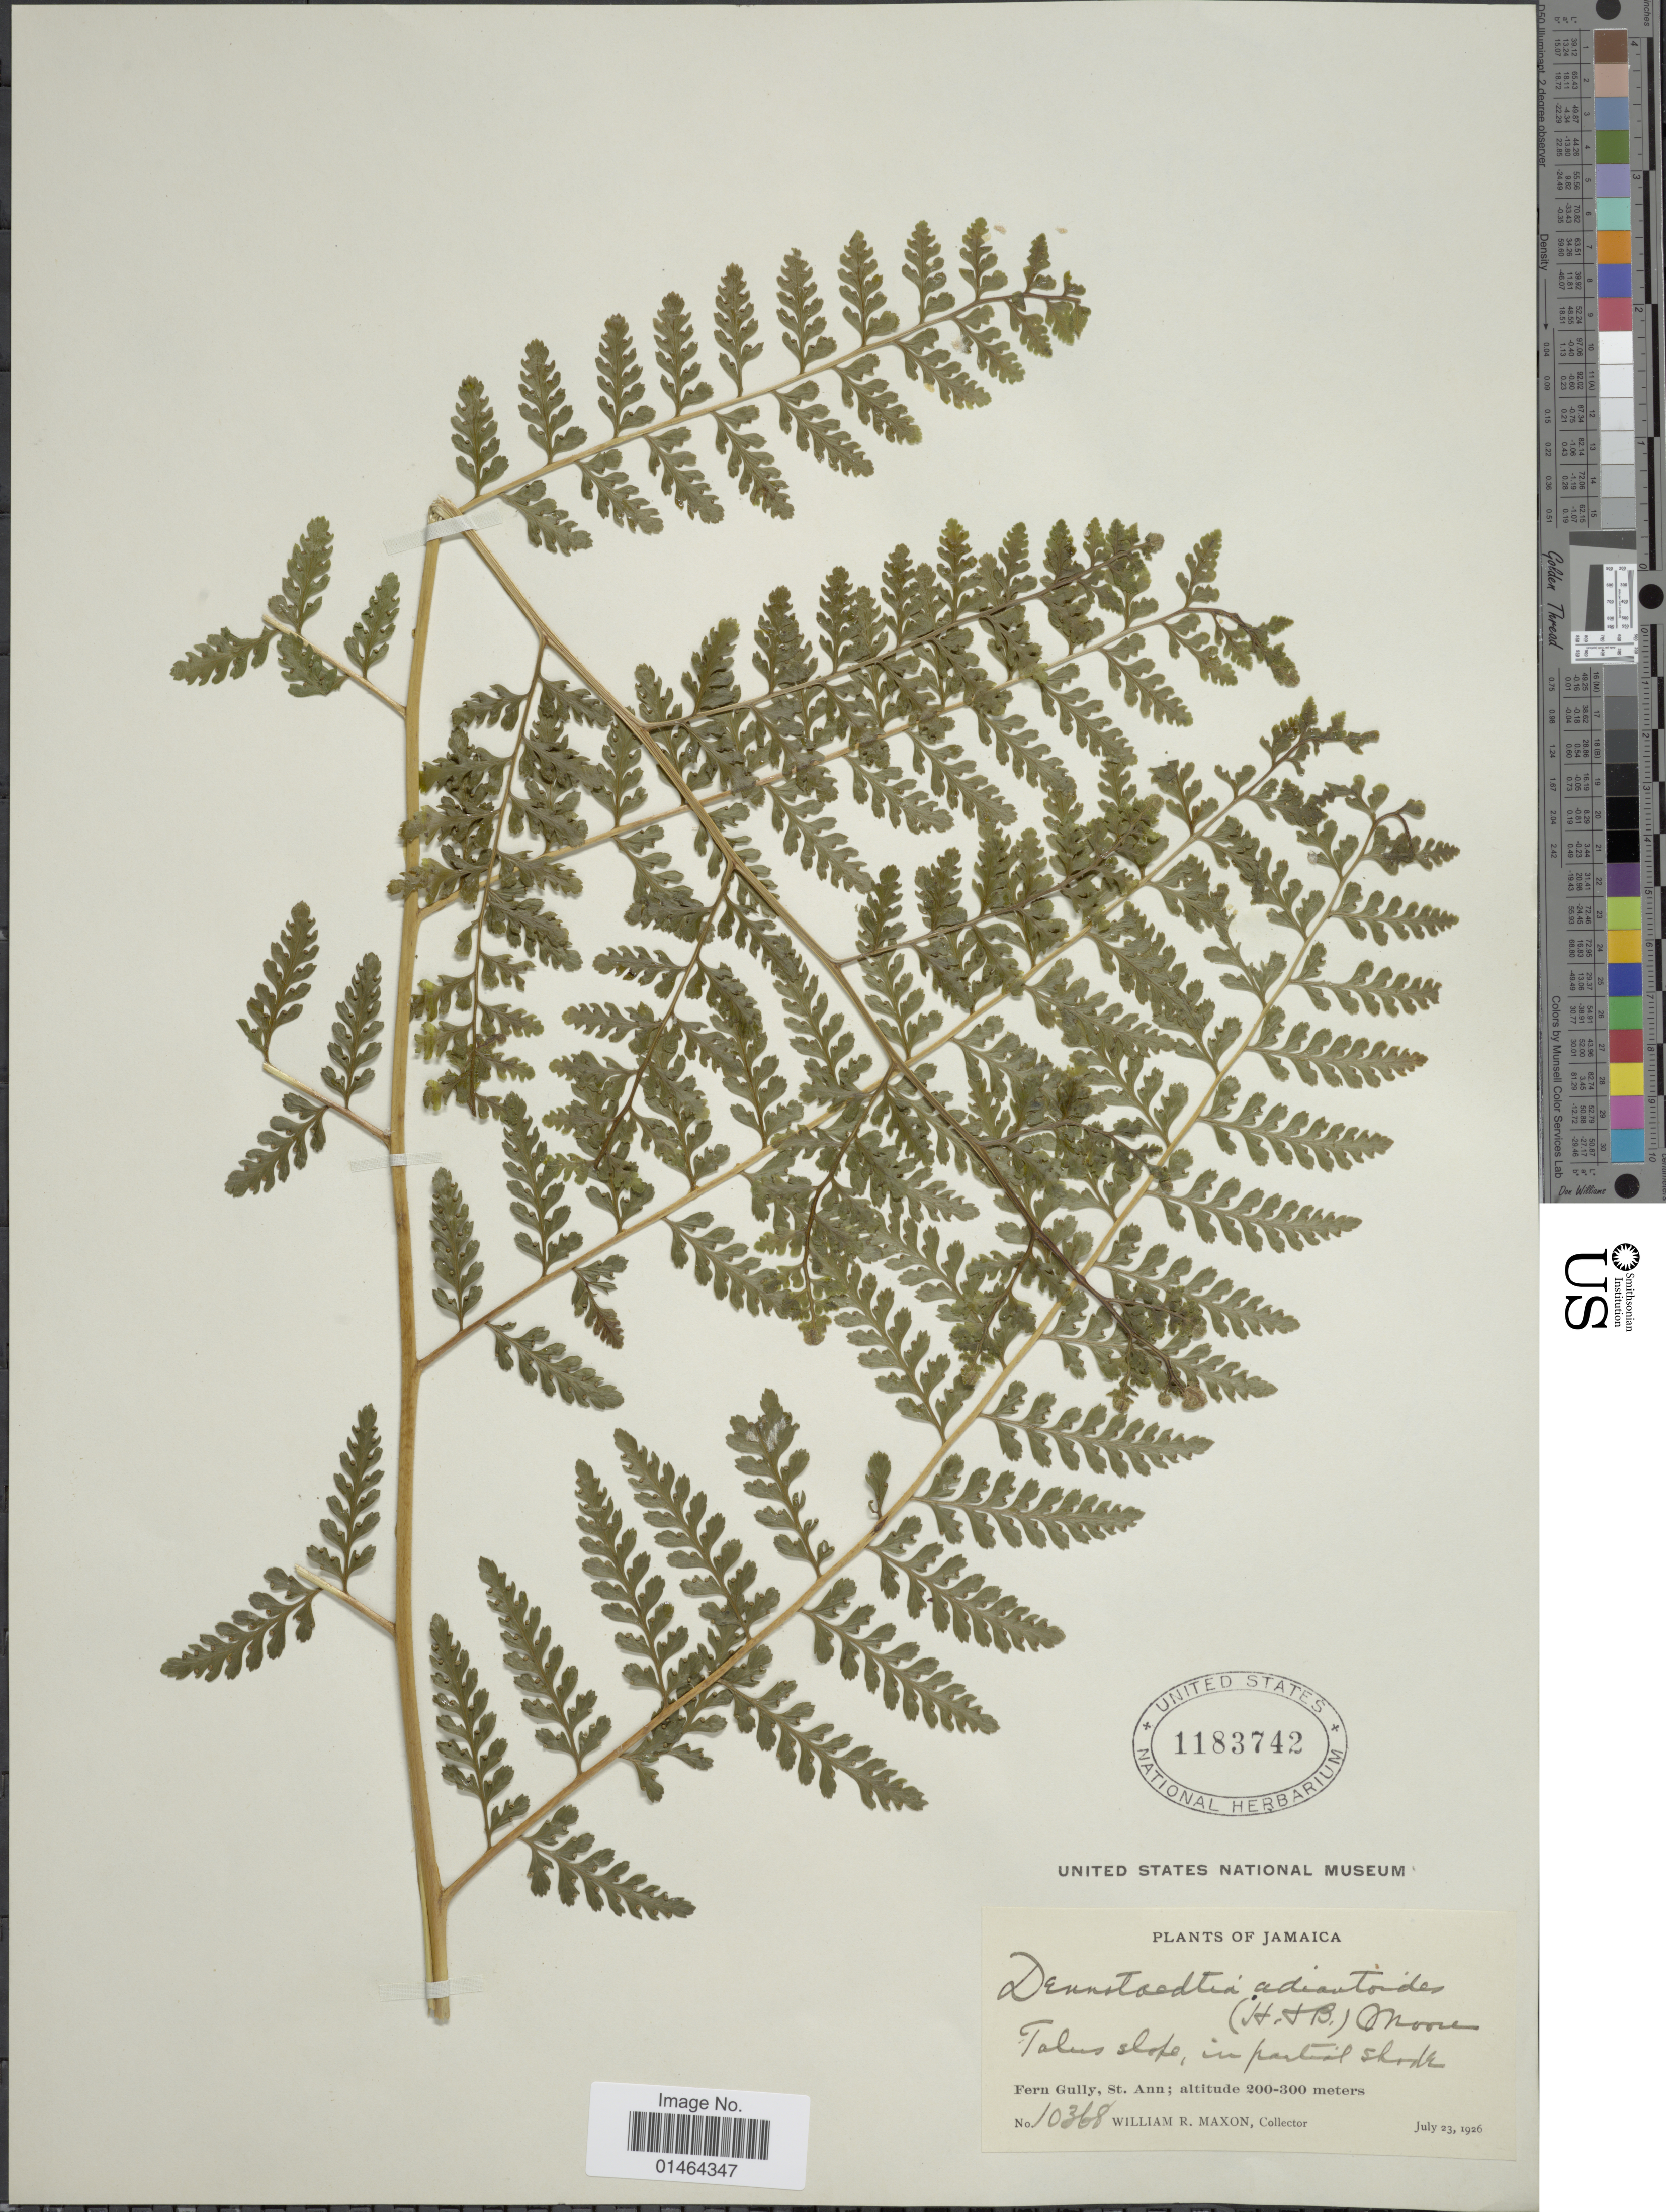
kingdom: Plantae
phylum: Tracheophyta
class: Polypodiopsida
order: Polypodiales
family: Dennstaedtiaceae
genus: Dennstaedtia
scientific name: Dennstaedtia bipinnata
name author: (Cav.) Maxon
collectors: W. R. Maxon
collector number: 10368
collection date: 1926-07-23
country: Jamaica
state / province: Saint Ann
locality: Fern Gully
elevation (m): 200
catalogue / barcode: US 1183742